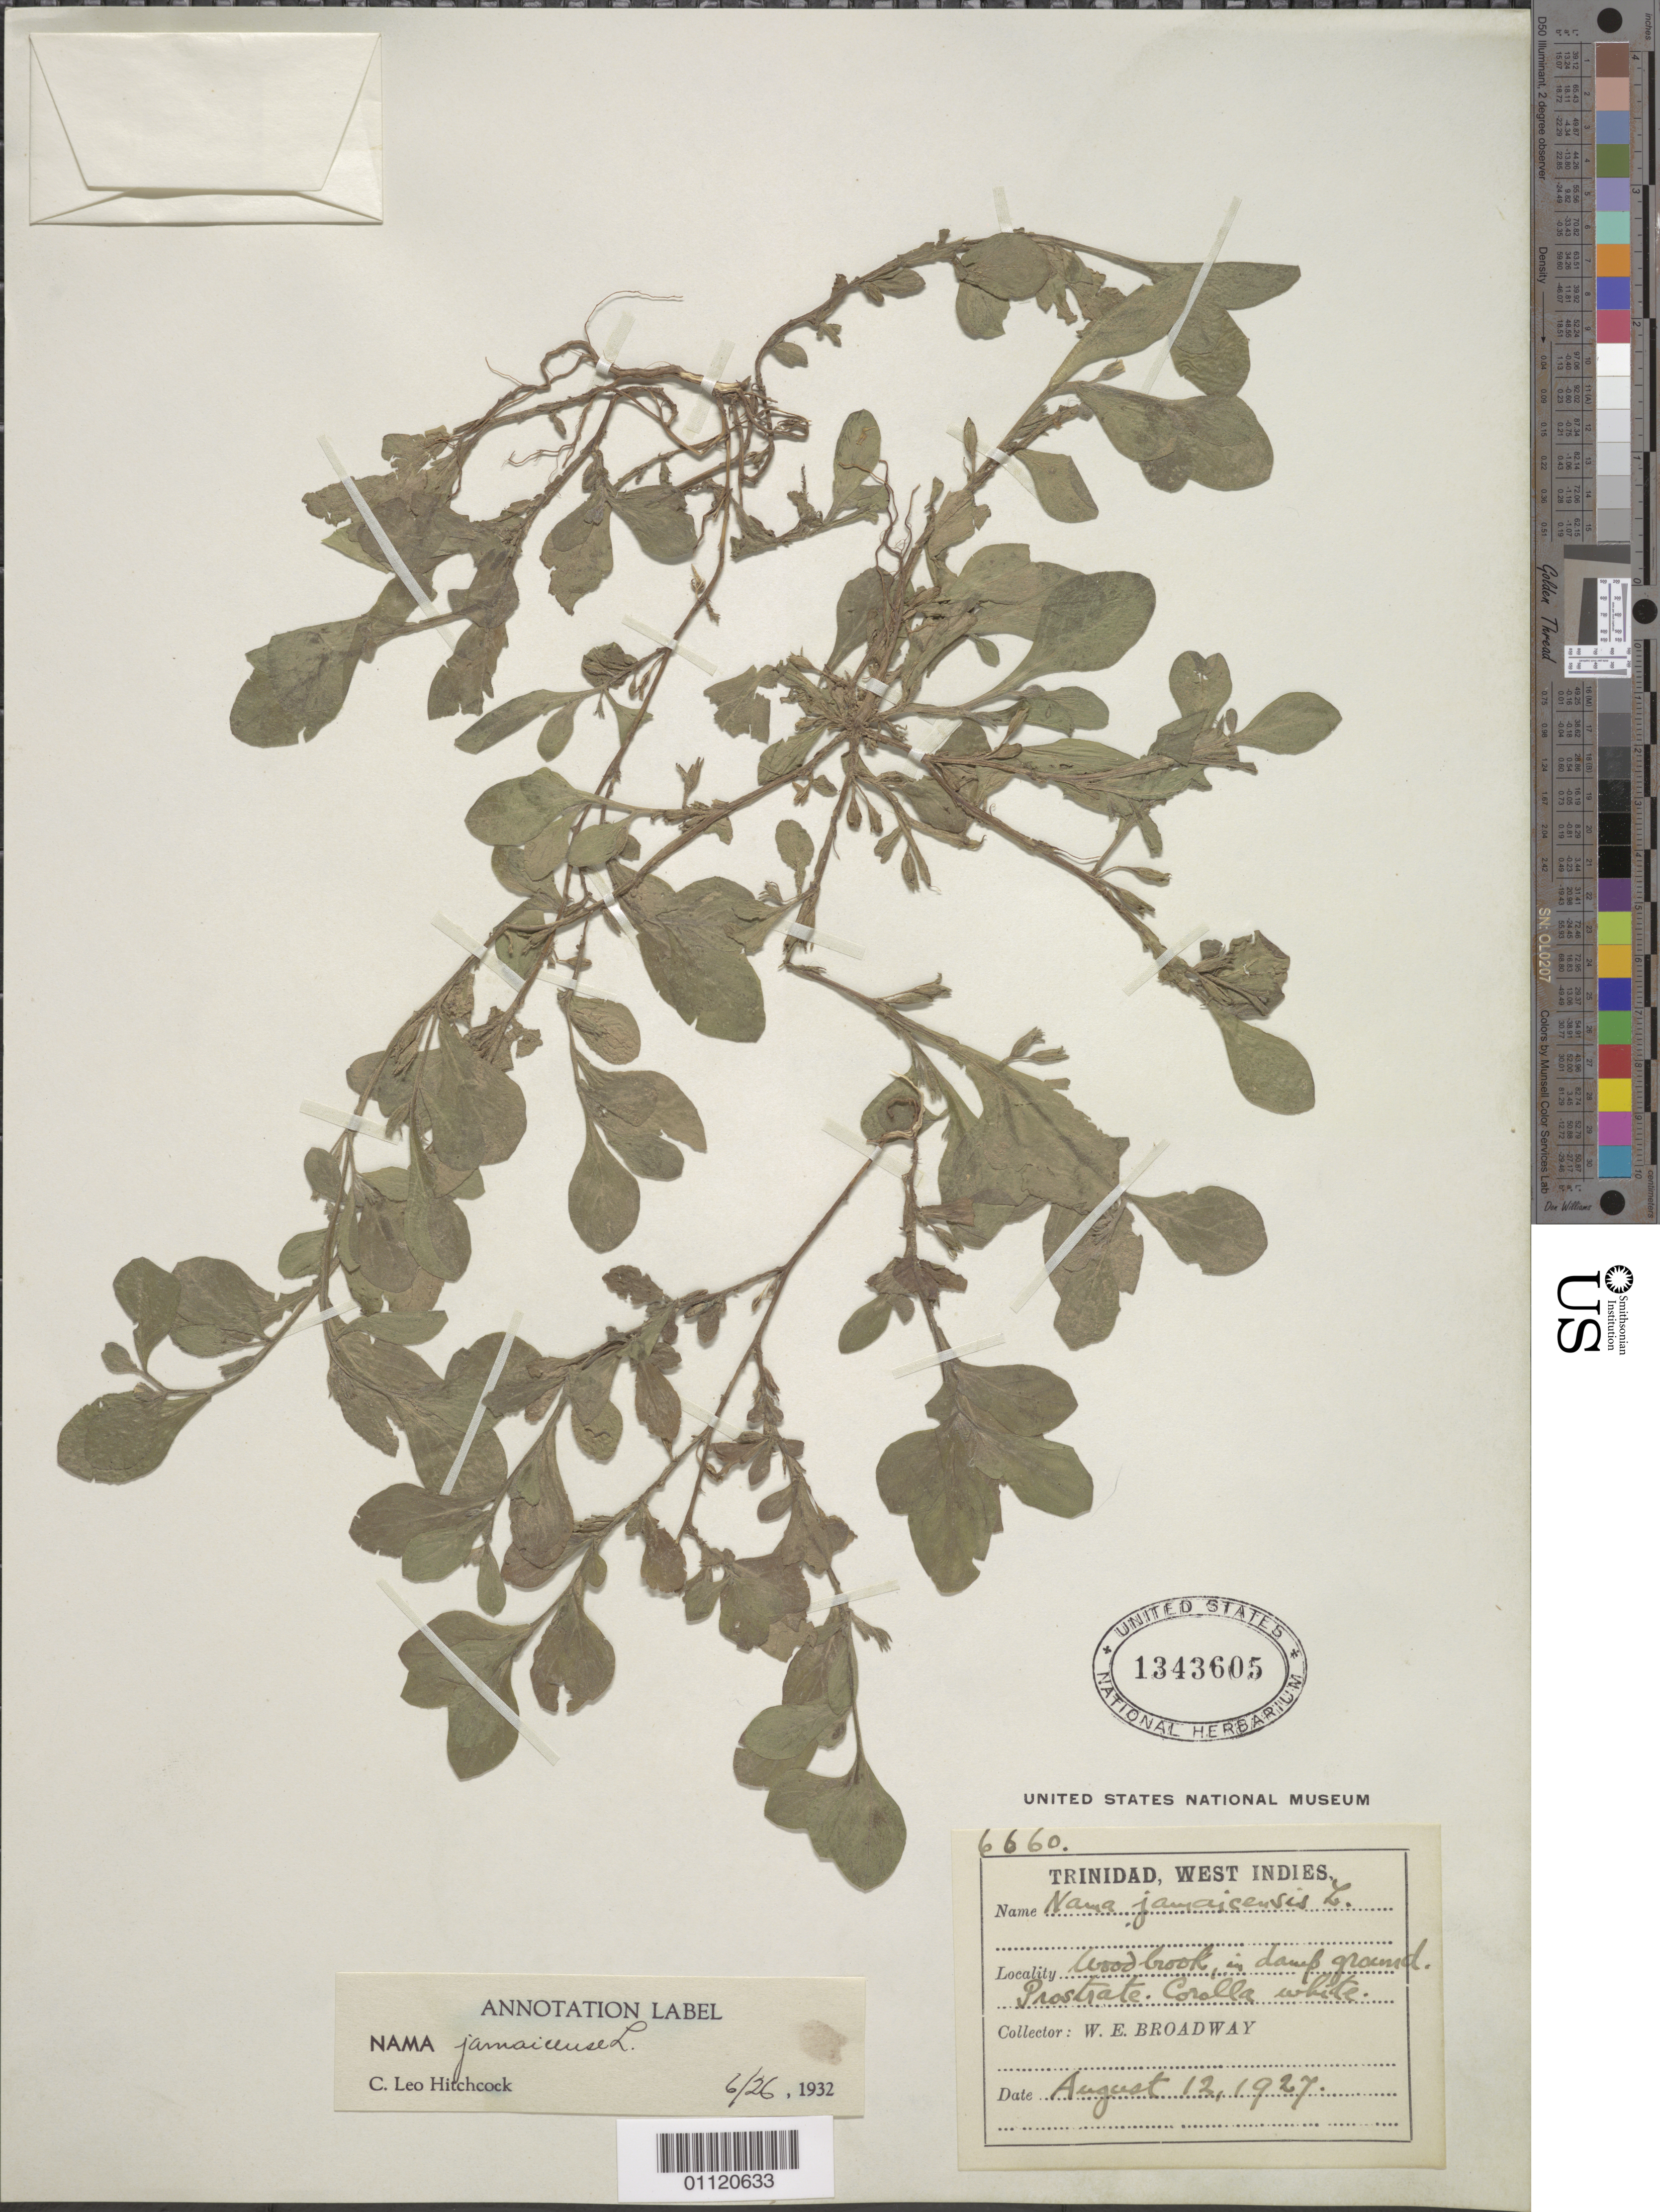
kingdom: Plantae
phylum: Tracheophyta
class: Magnoliopsida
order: Boraginales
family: Namaceae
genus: Nama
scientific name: Nama jamaicensis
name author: L.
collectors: W. E. Broadway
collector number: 6660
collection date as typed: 12 Apr 1927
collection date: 1927-04-12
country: Trinidad and Tobago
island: Trinidad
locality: Wood brook in damp ground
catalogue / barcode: US 1343605